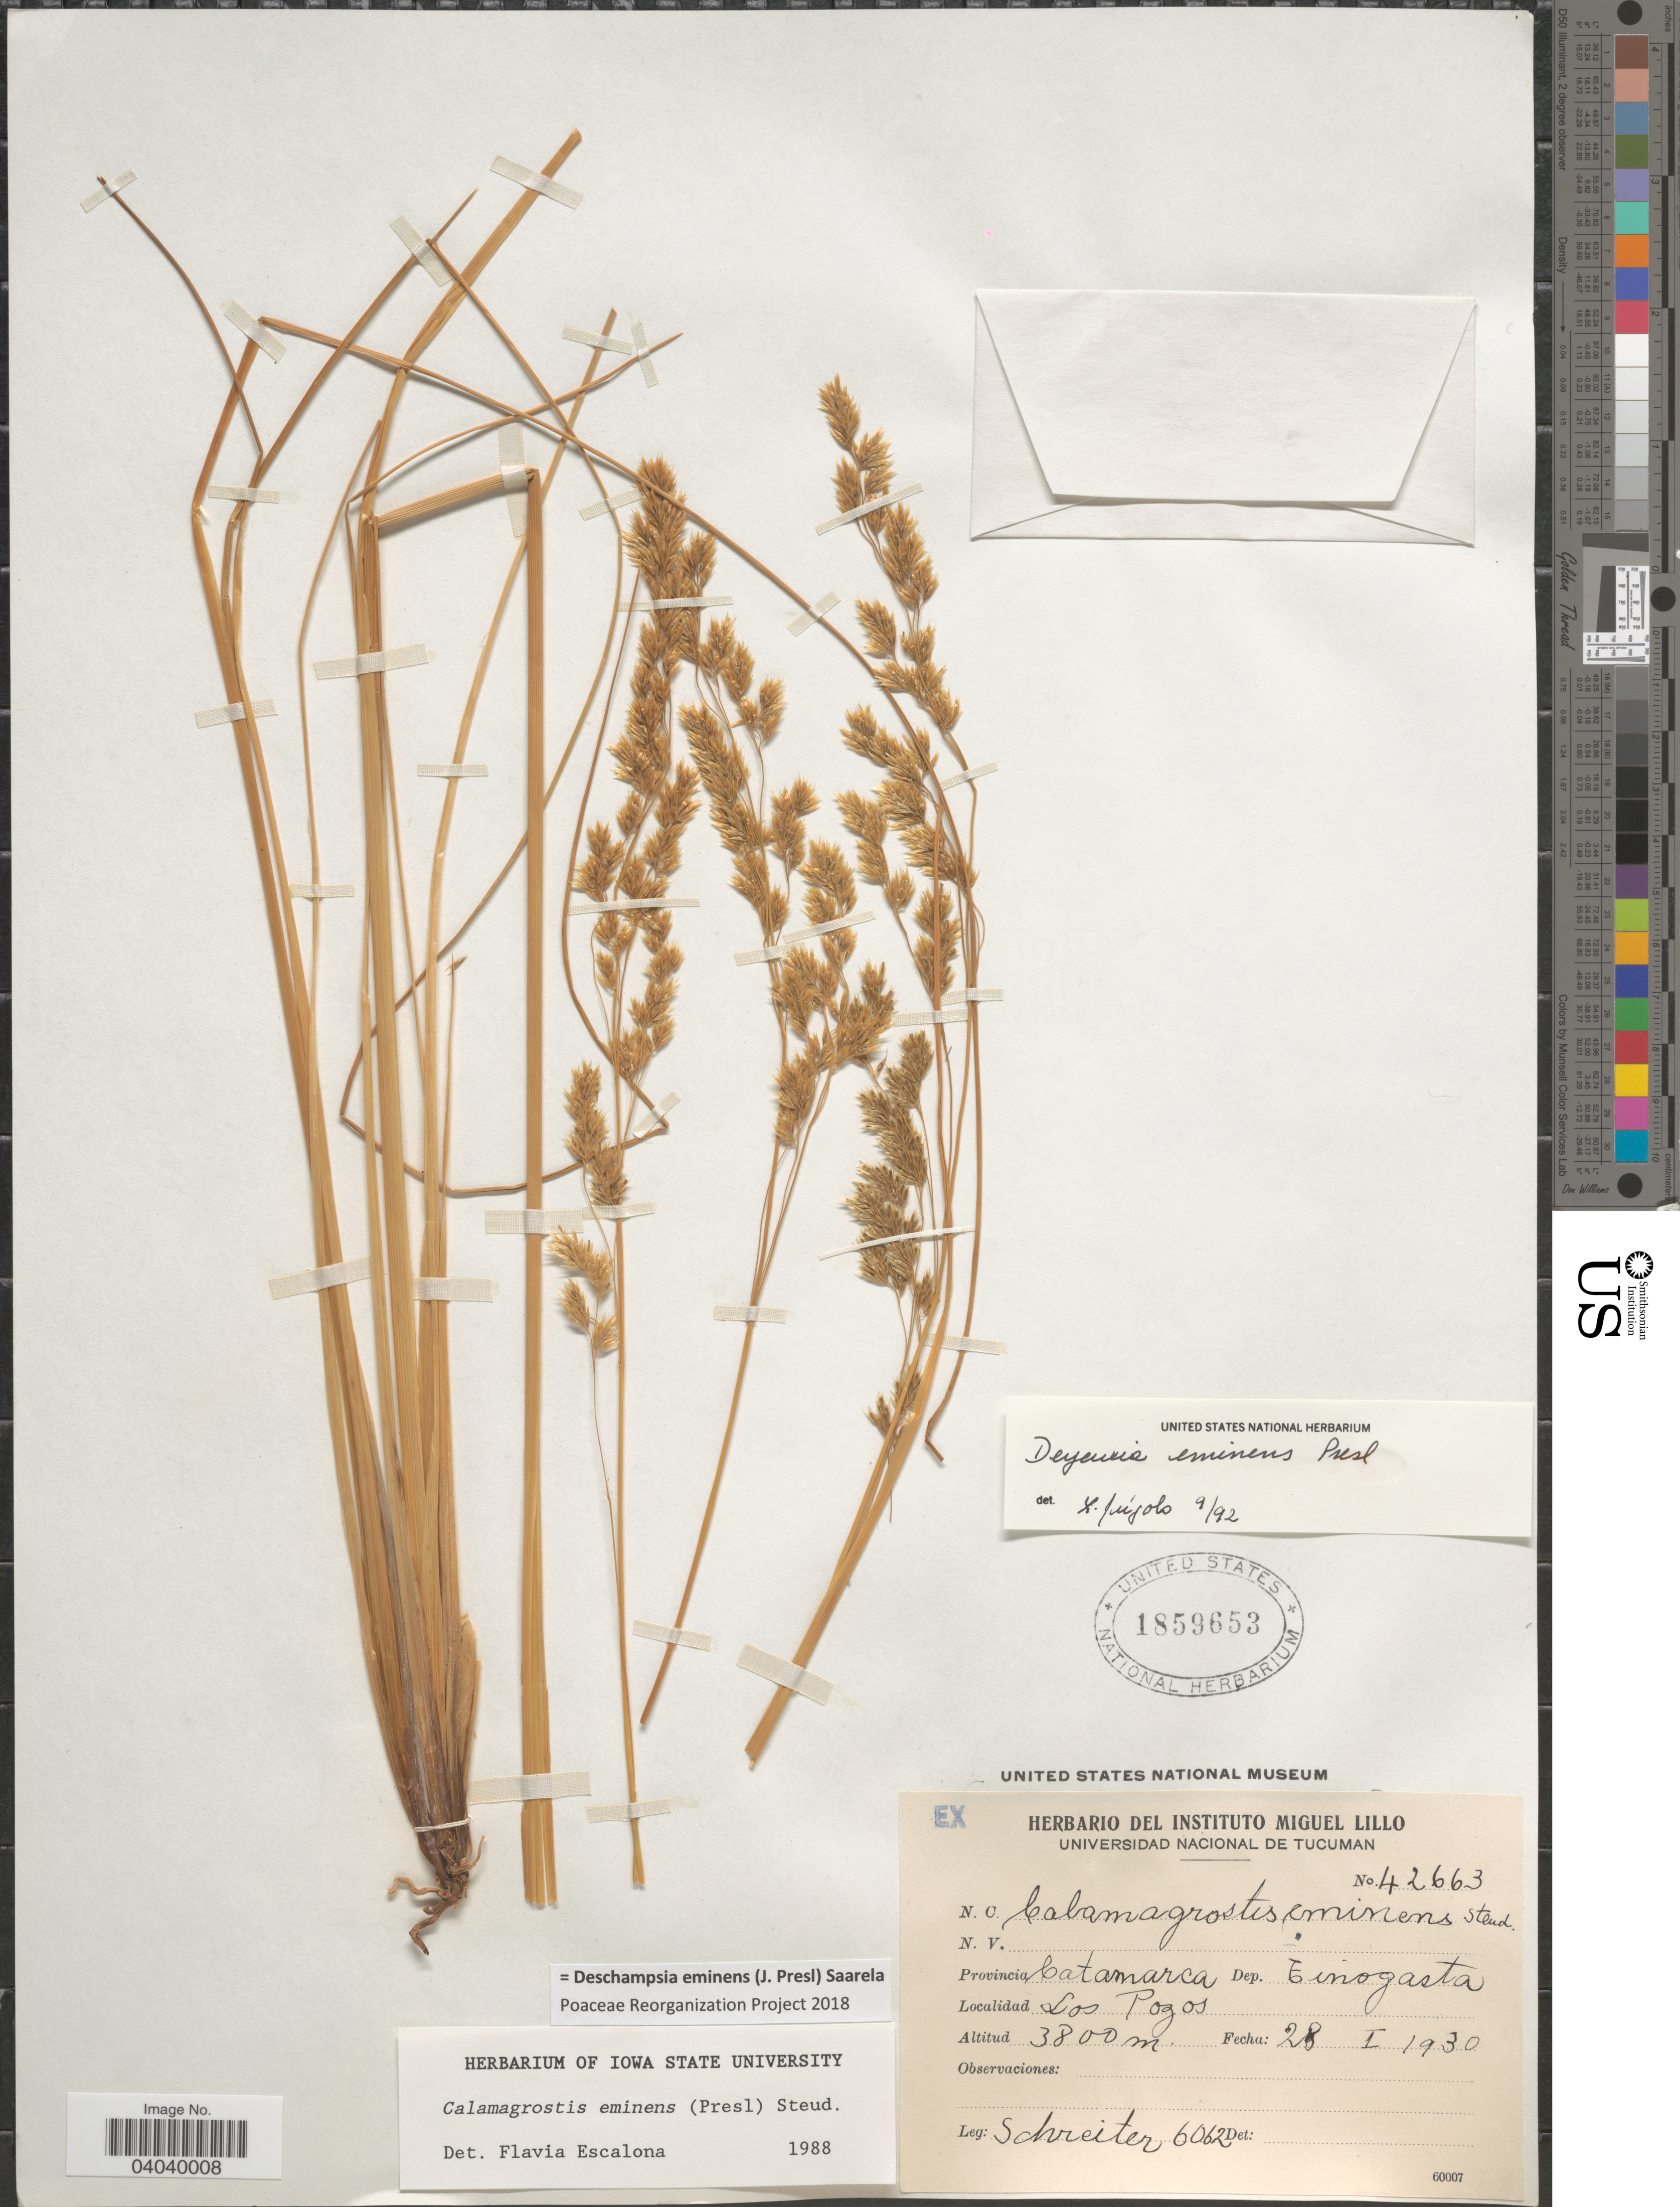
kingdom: Plantae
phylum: Tracheophyta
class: Liliopsida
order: Poales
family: Poaceae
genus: Deschampsia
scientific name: Deschampsia eminens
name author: (J. Presl) Saarela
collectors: -. Schreiter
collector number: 6062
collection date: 1930-01-28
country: Argentina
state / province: Catamarca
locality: Dep. Tinogasta. Los Pozos.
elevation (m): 3800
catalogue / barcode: US 1859653